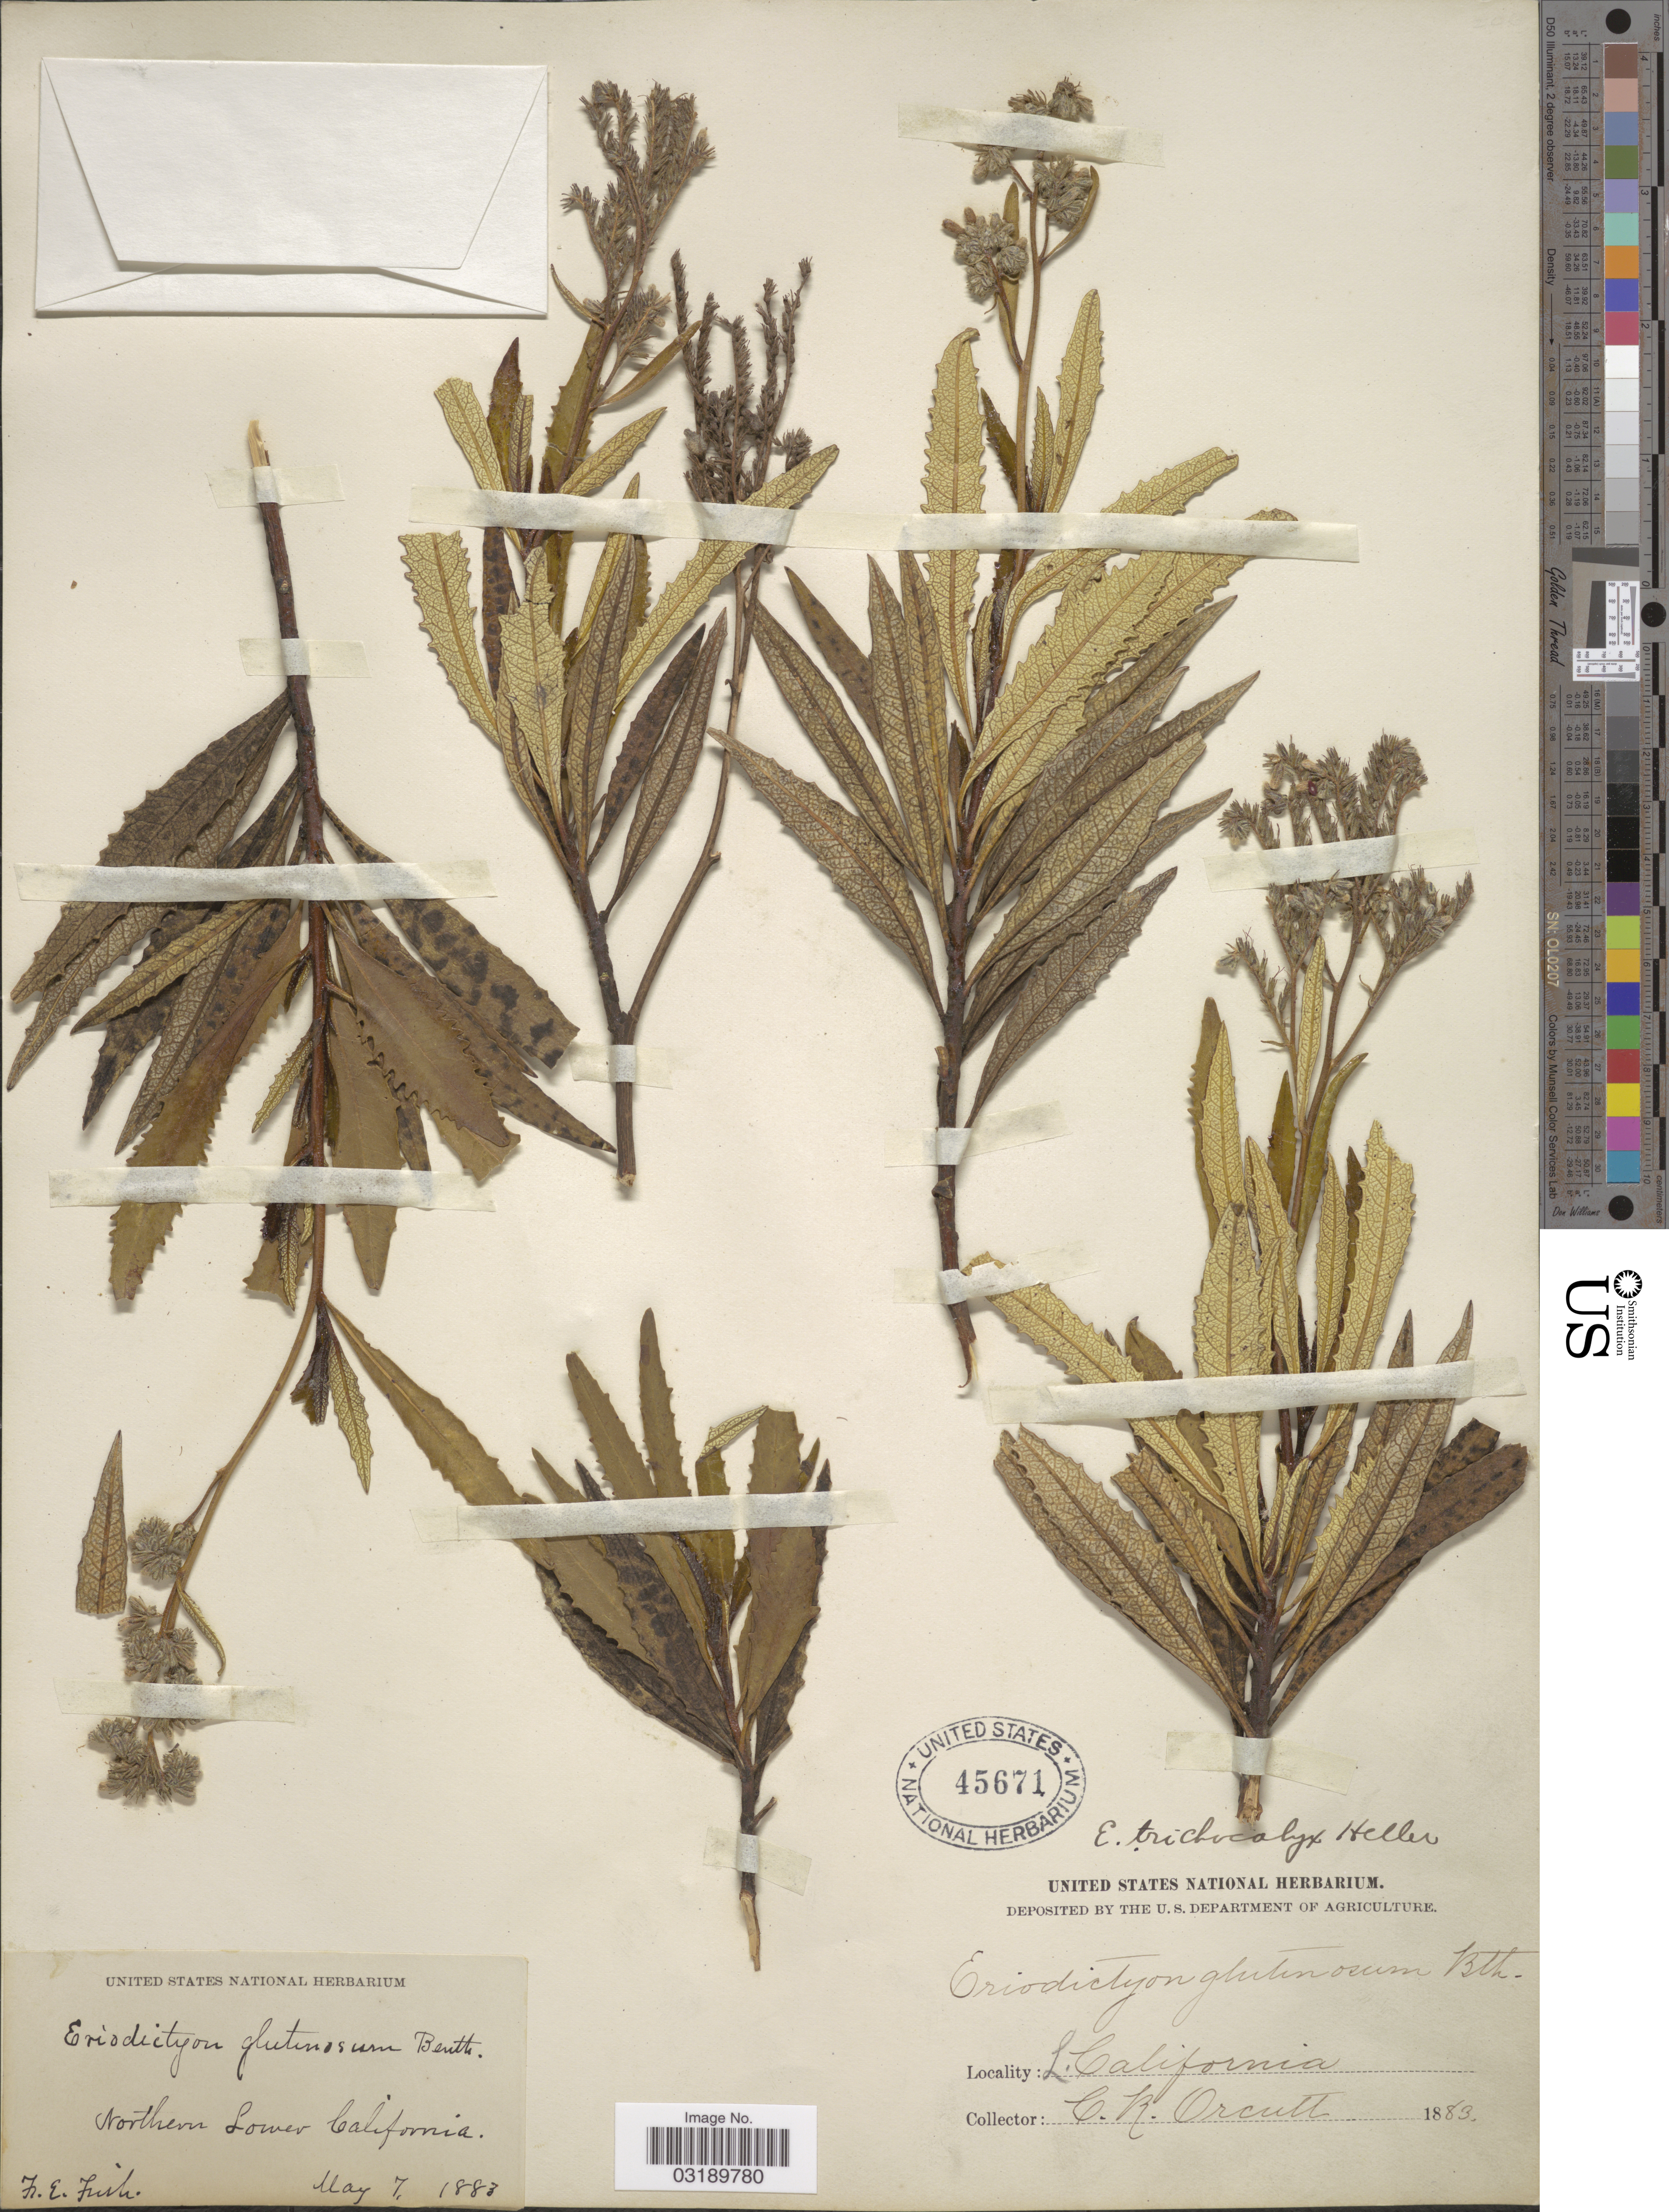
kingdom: Plantae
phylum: Tracheophyta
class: Magnoliopsida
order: Boraginales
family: Namaceae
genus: Eriodictyon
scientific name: Eriodictyon trichocalyx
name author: A. Heller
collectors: C. R. Orcutt & F. Fish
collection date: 1883-05-07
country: Mexico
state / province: Baja California Norte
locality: Northern Lower California.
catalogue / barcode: US 45671